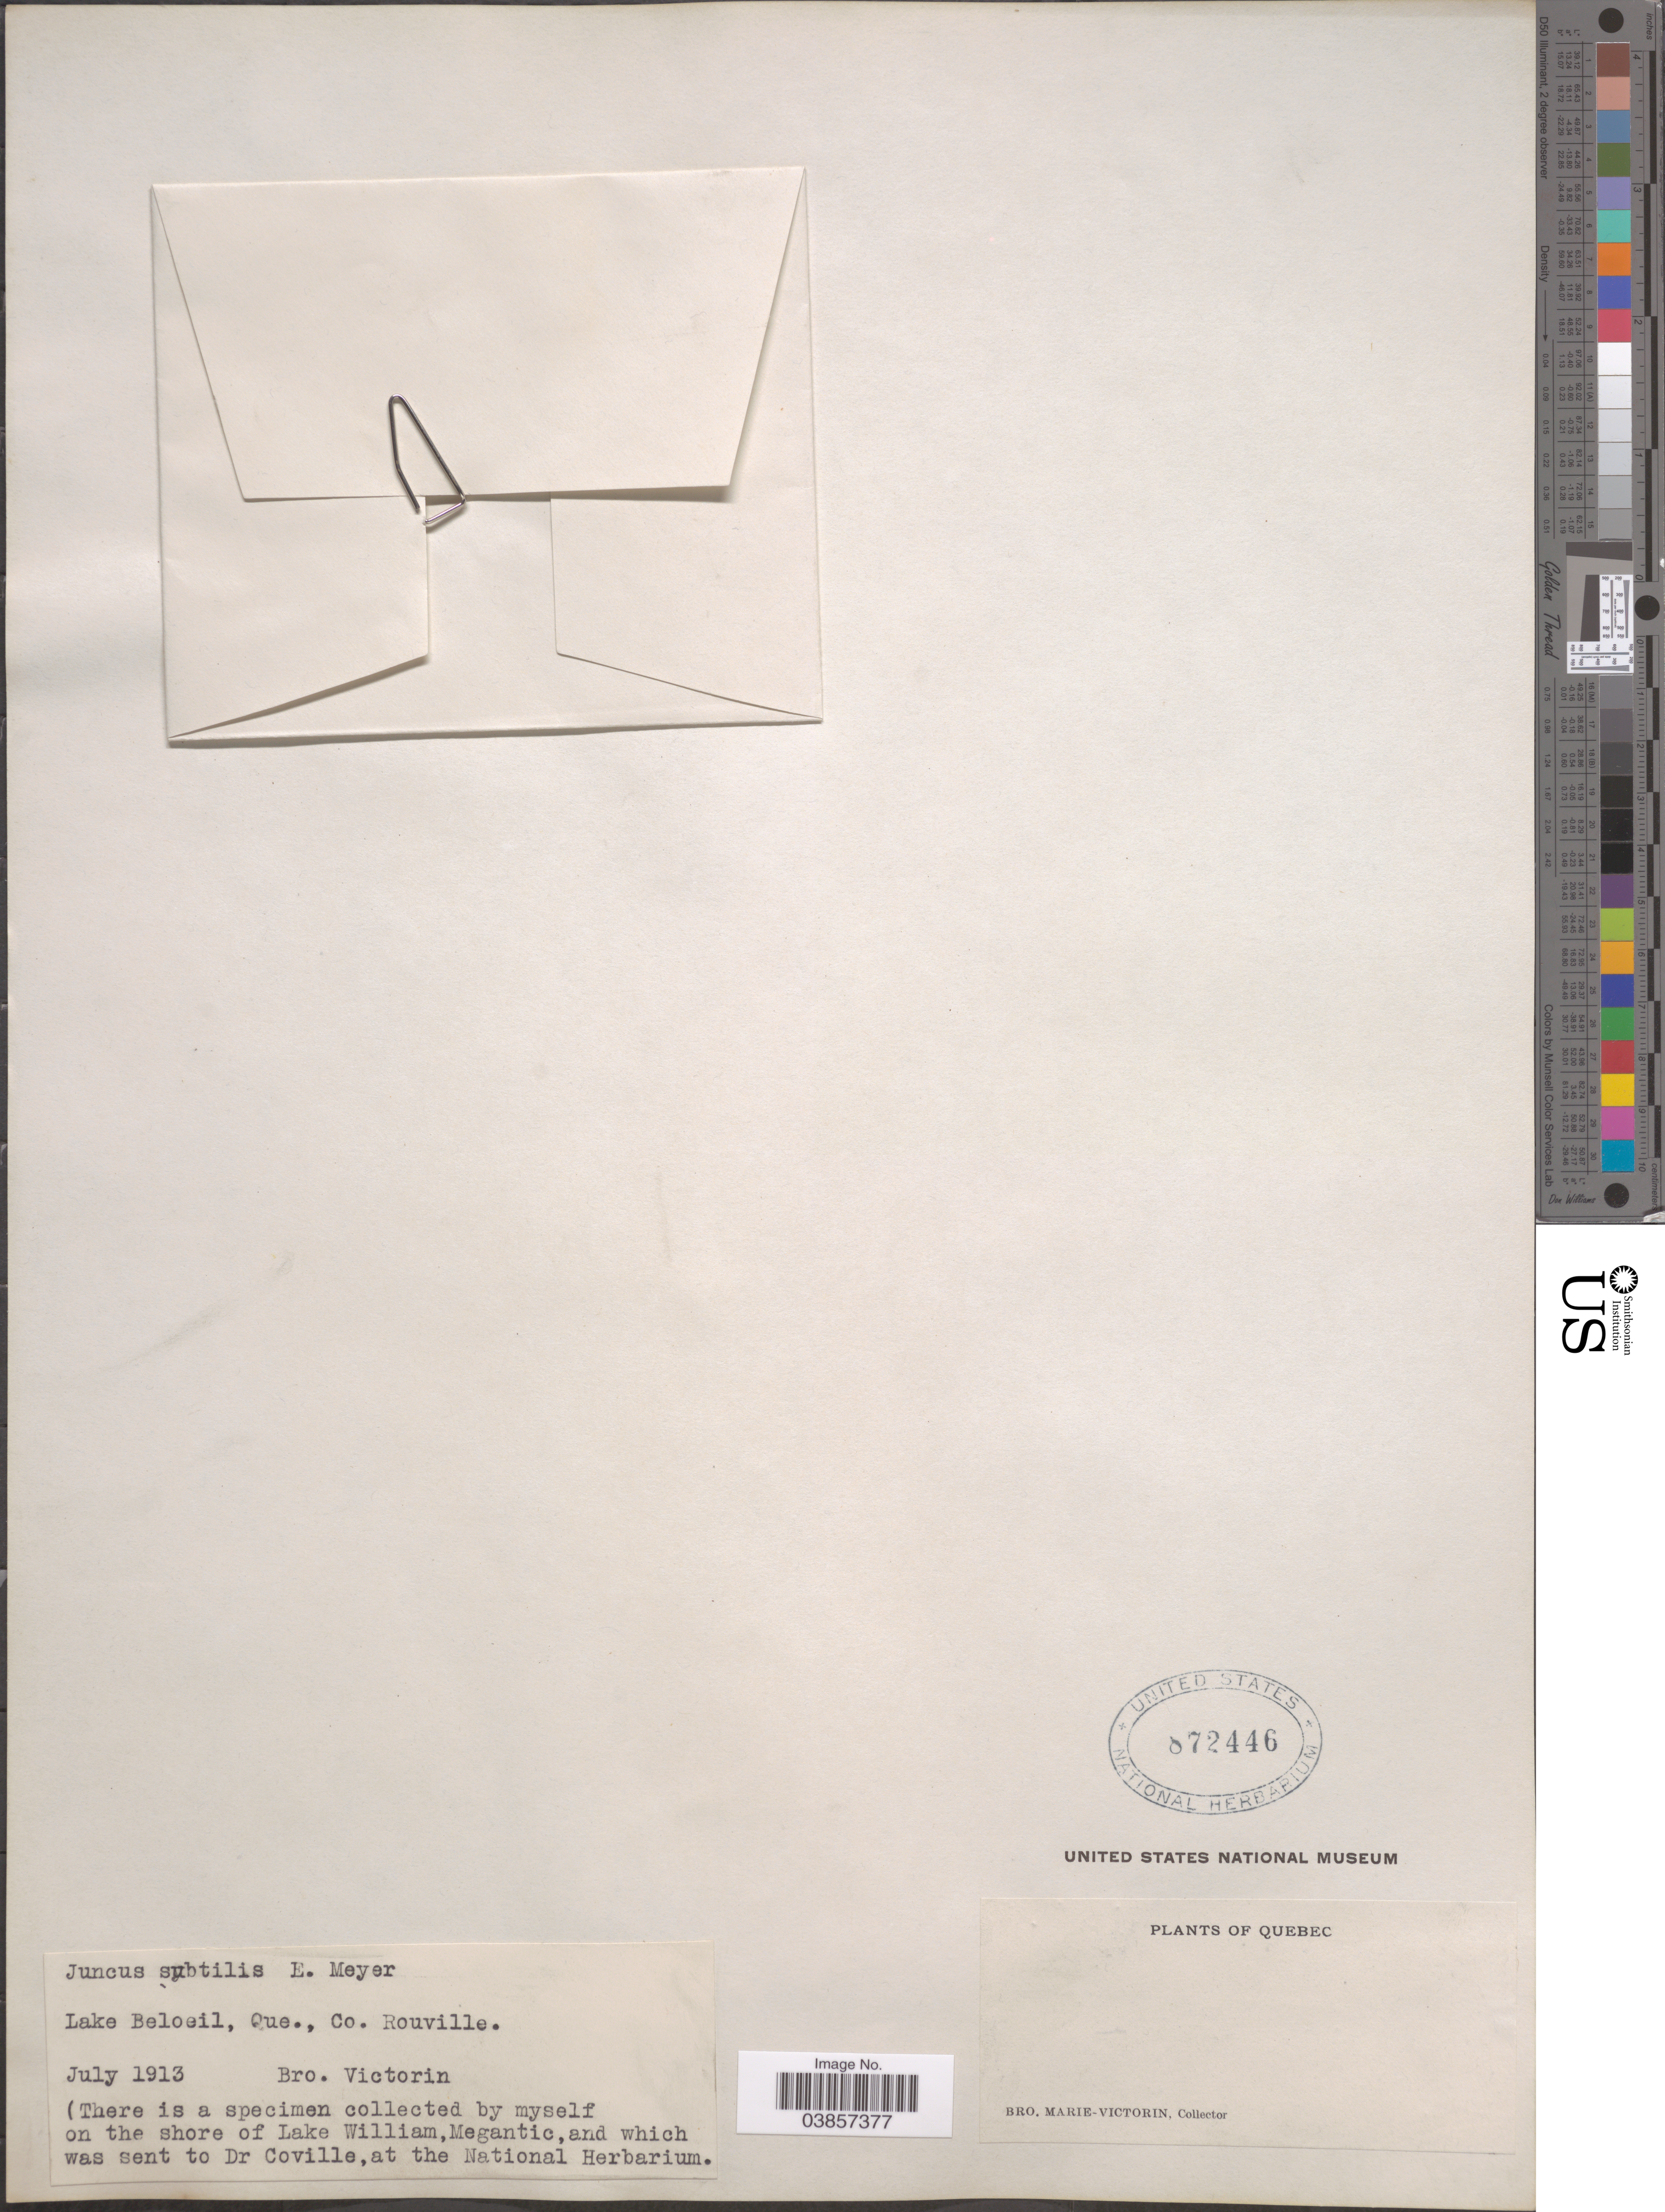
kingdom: Plantae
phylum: Tracheophyta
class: Liliopsida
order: Poales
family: Juncaceae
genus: Juncus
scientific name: Juncus subtilis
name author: E. Mey.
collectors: Fr. Marie-Victorin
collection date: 1913-07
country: Canada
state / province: Quebec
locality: Lake Beloeil, Co. Rouville.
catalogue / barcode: US 872446